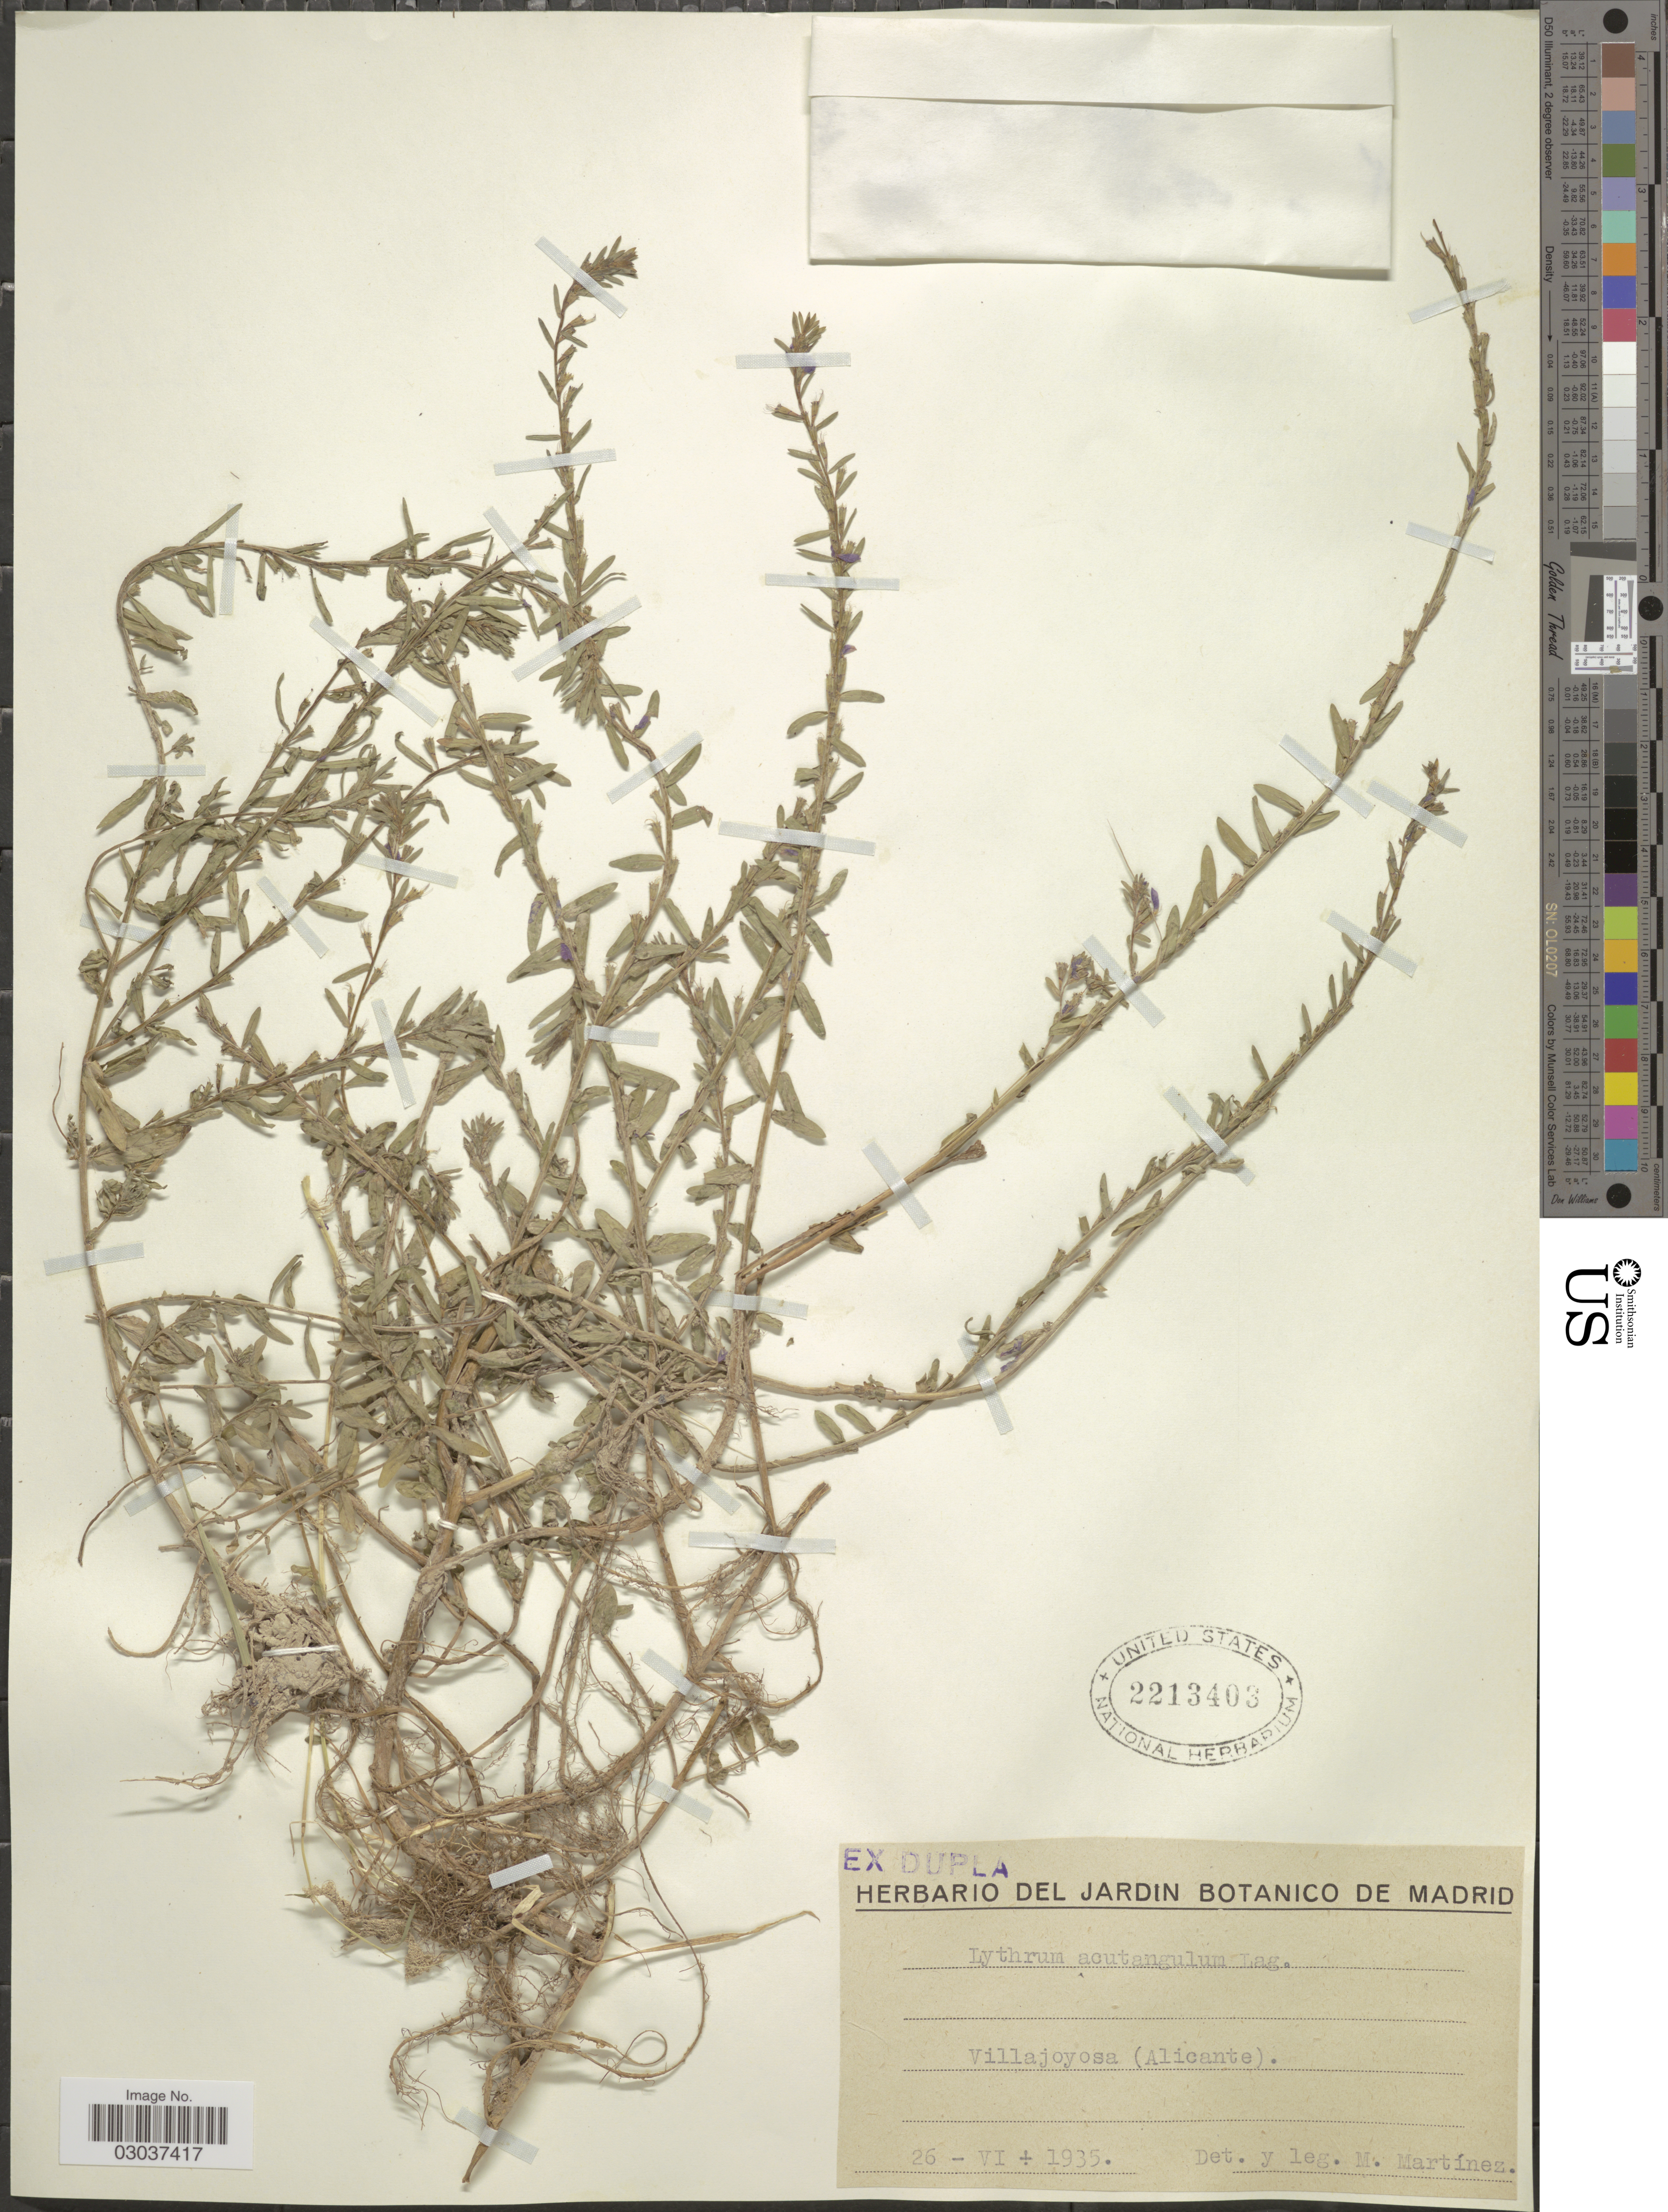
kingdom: Plantae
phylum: Tracheophyta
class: Magnoliopsida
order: Myrtales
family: Lythraceae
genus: Lythrum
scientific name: Lythrum acutangulum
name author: Lag.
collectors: M. Martínez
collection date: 1935-06-26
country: Spain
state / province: Madrid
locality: Villajoyosa (Alicante).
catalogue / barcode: US 2213403